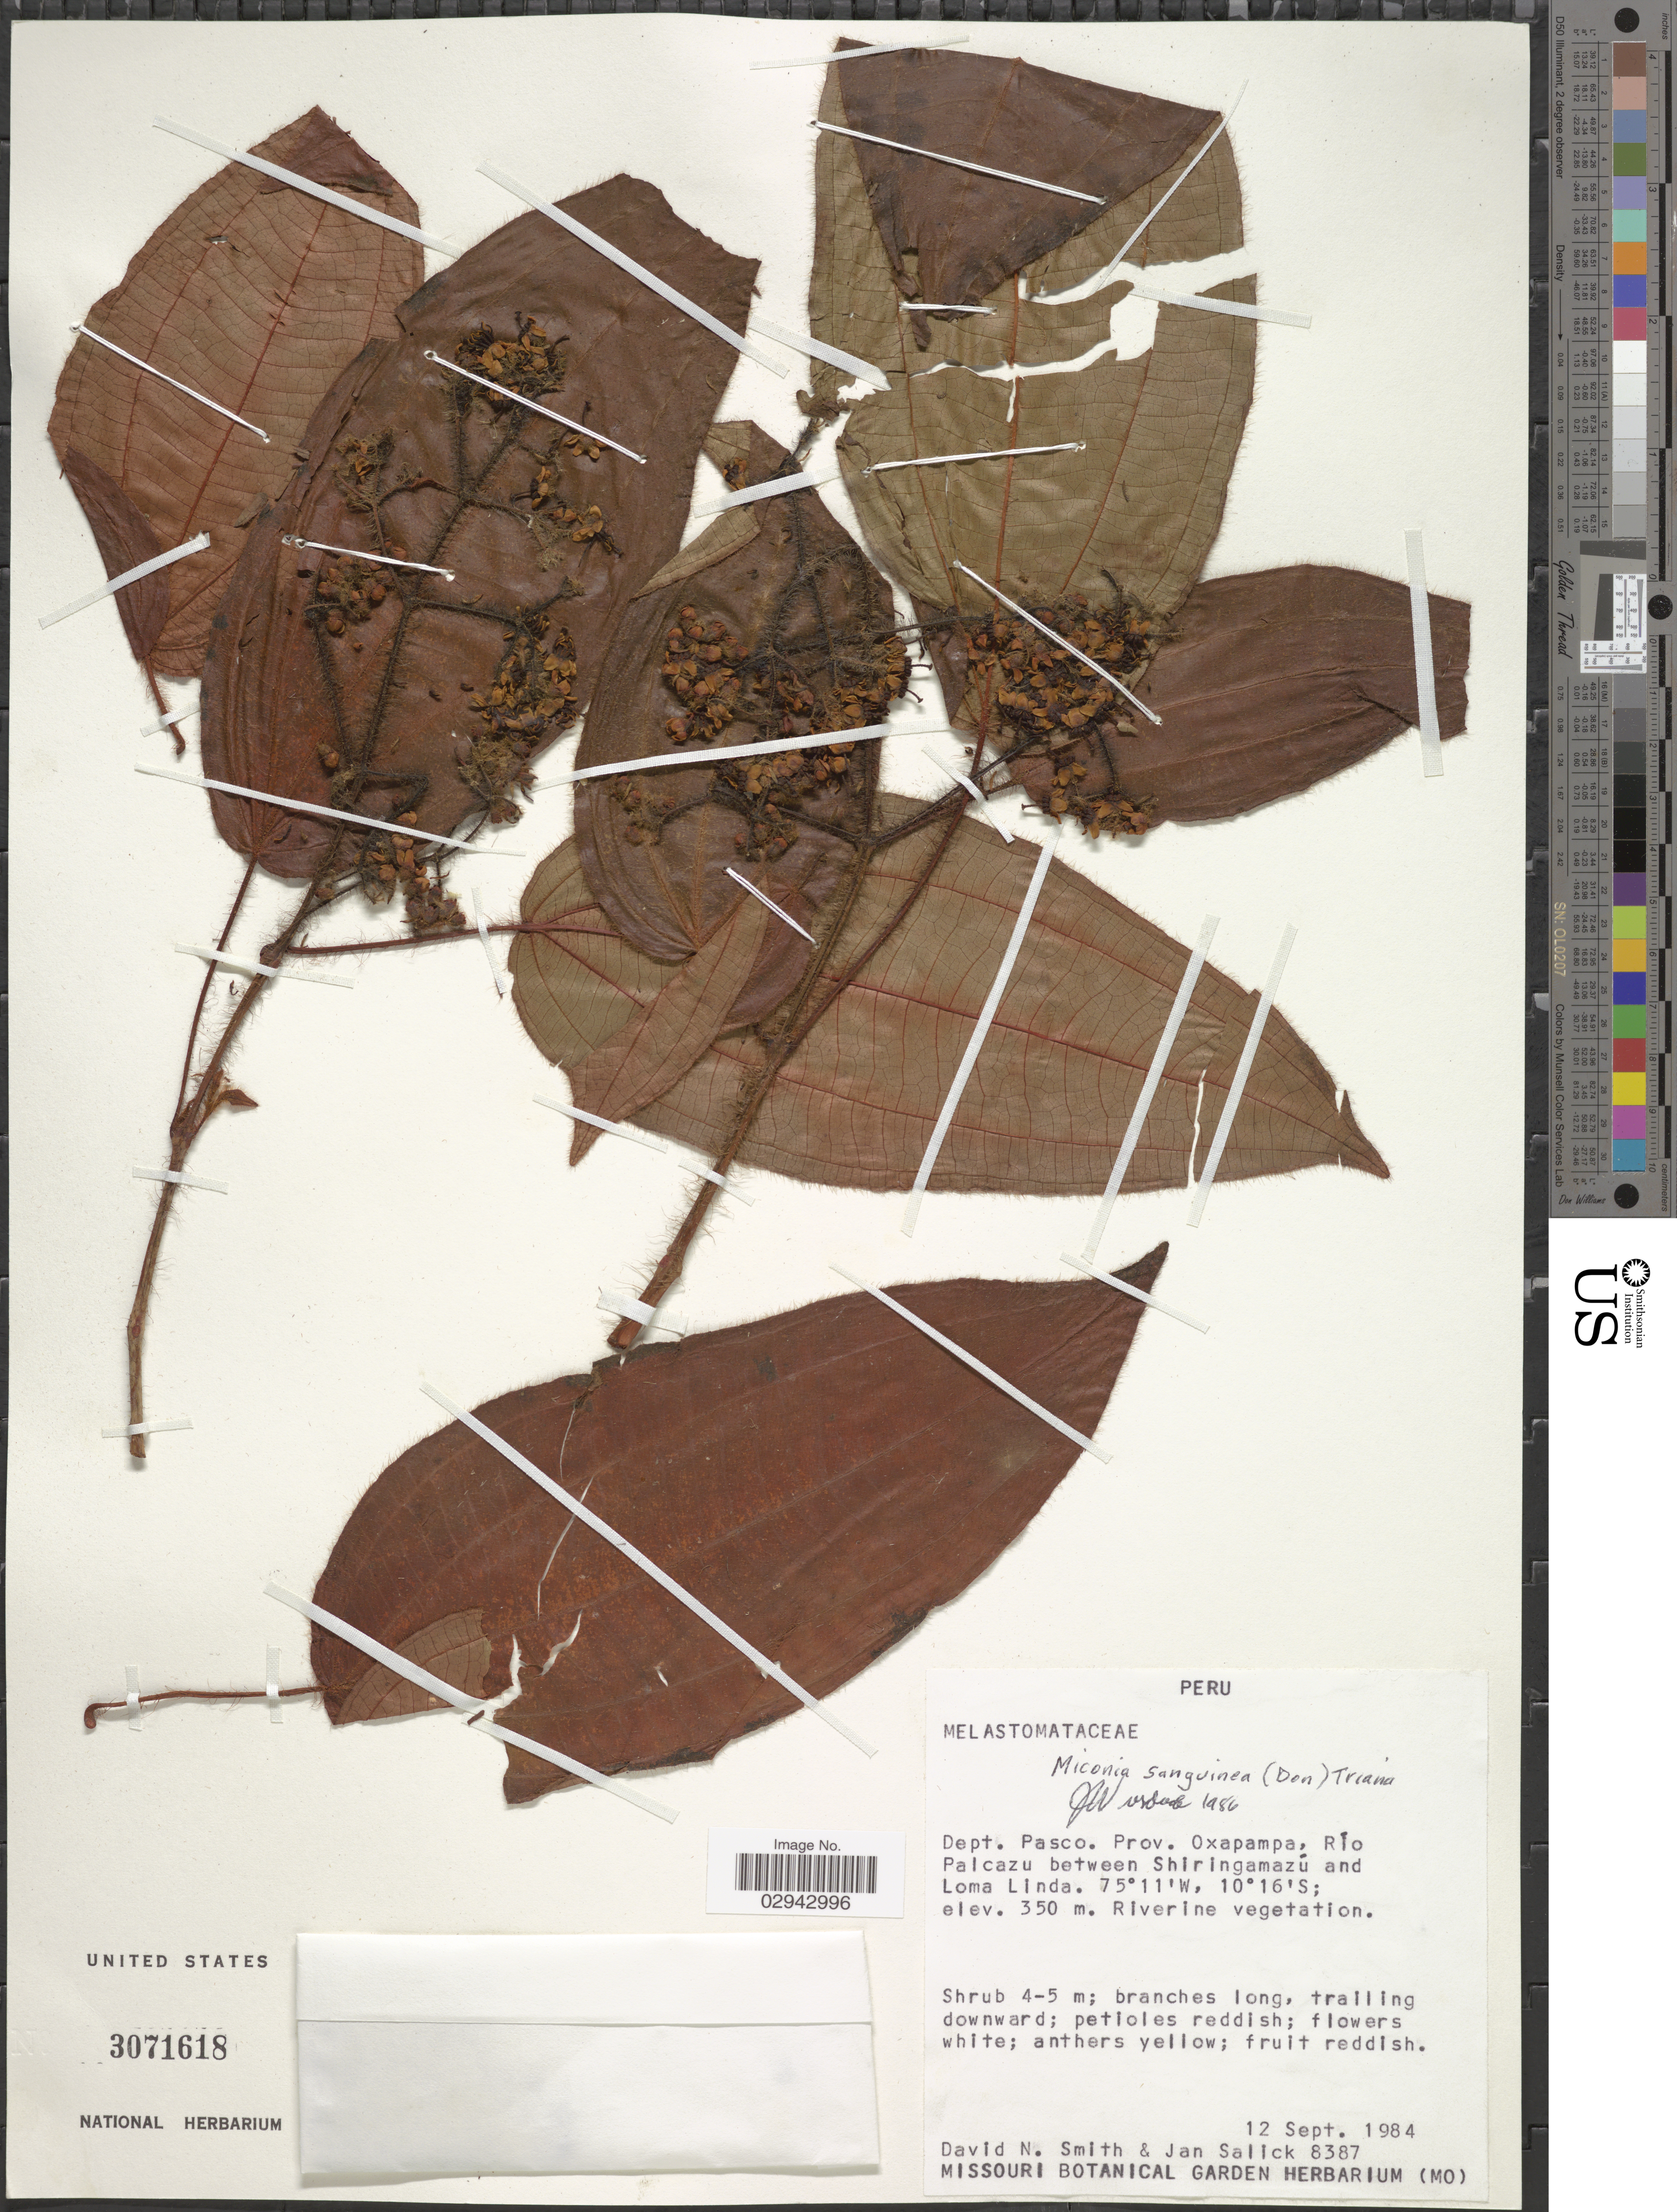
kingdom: Plantae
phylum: Tracheophyta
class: Magnoliopsida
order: Myrtales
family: Melastomataceae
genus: Miconia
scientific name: Miconia sanguinea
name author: (D. Don) Triana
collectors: D. Smith & J. Salick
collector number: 8387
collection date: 1984-09-12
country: Peru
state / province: Pasco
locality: Dept. Pasco. Oxapampa, Río Palcazu between Shiringamazú and Loma Linda.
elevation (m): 350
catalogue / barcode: US 3071618